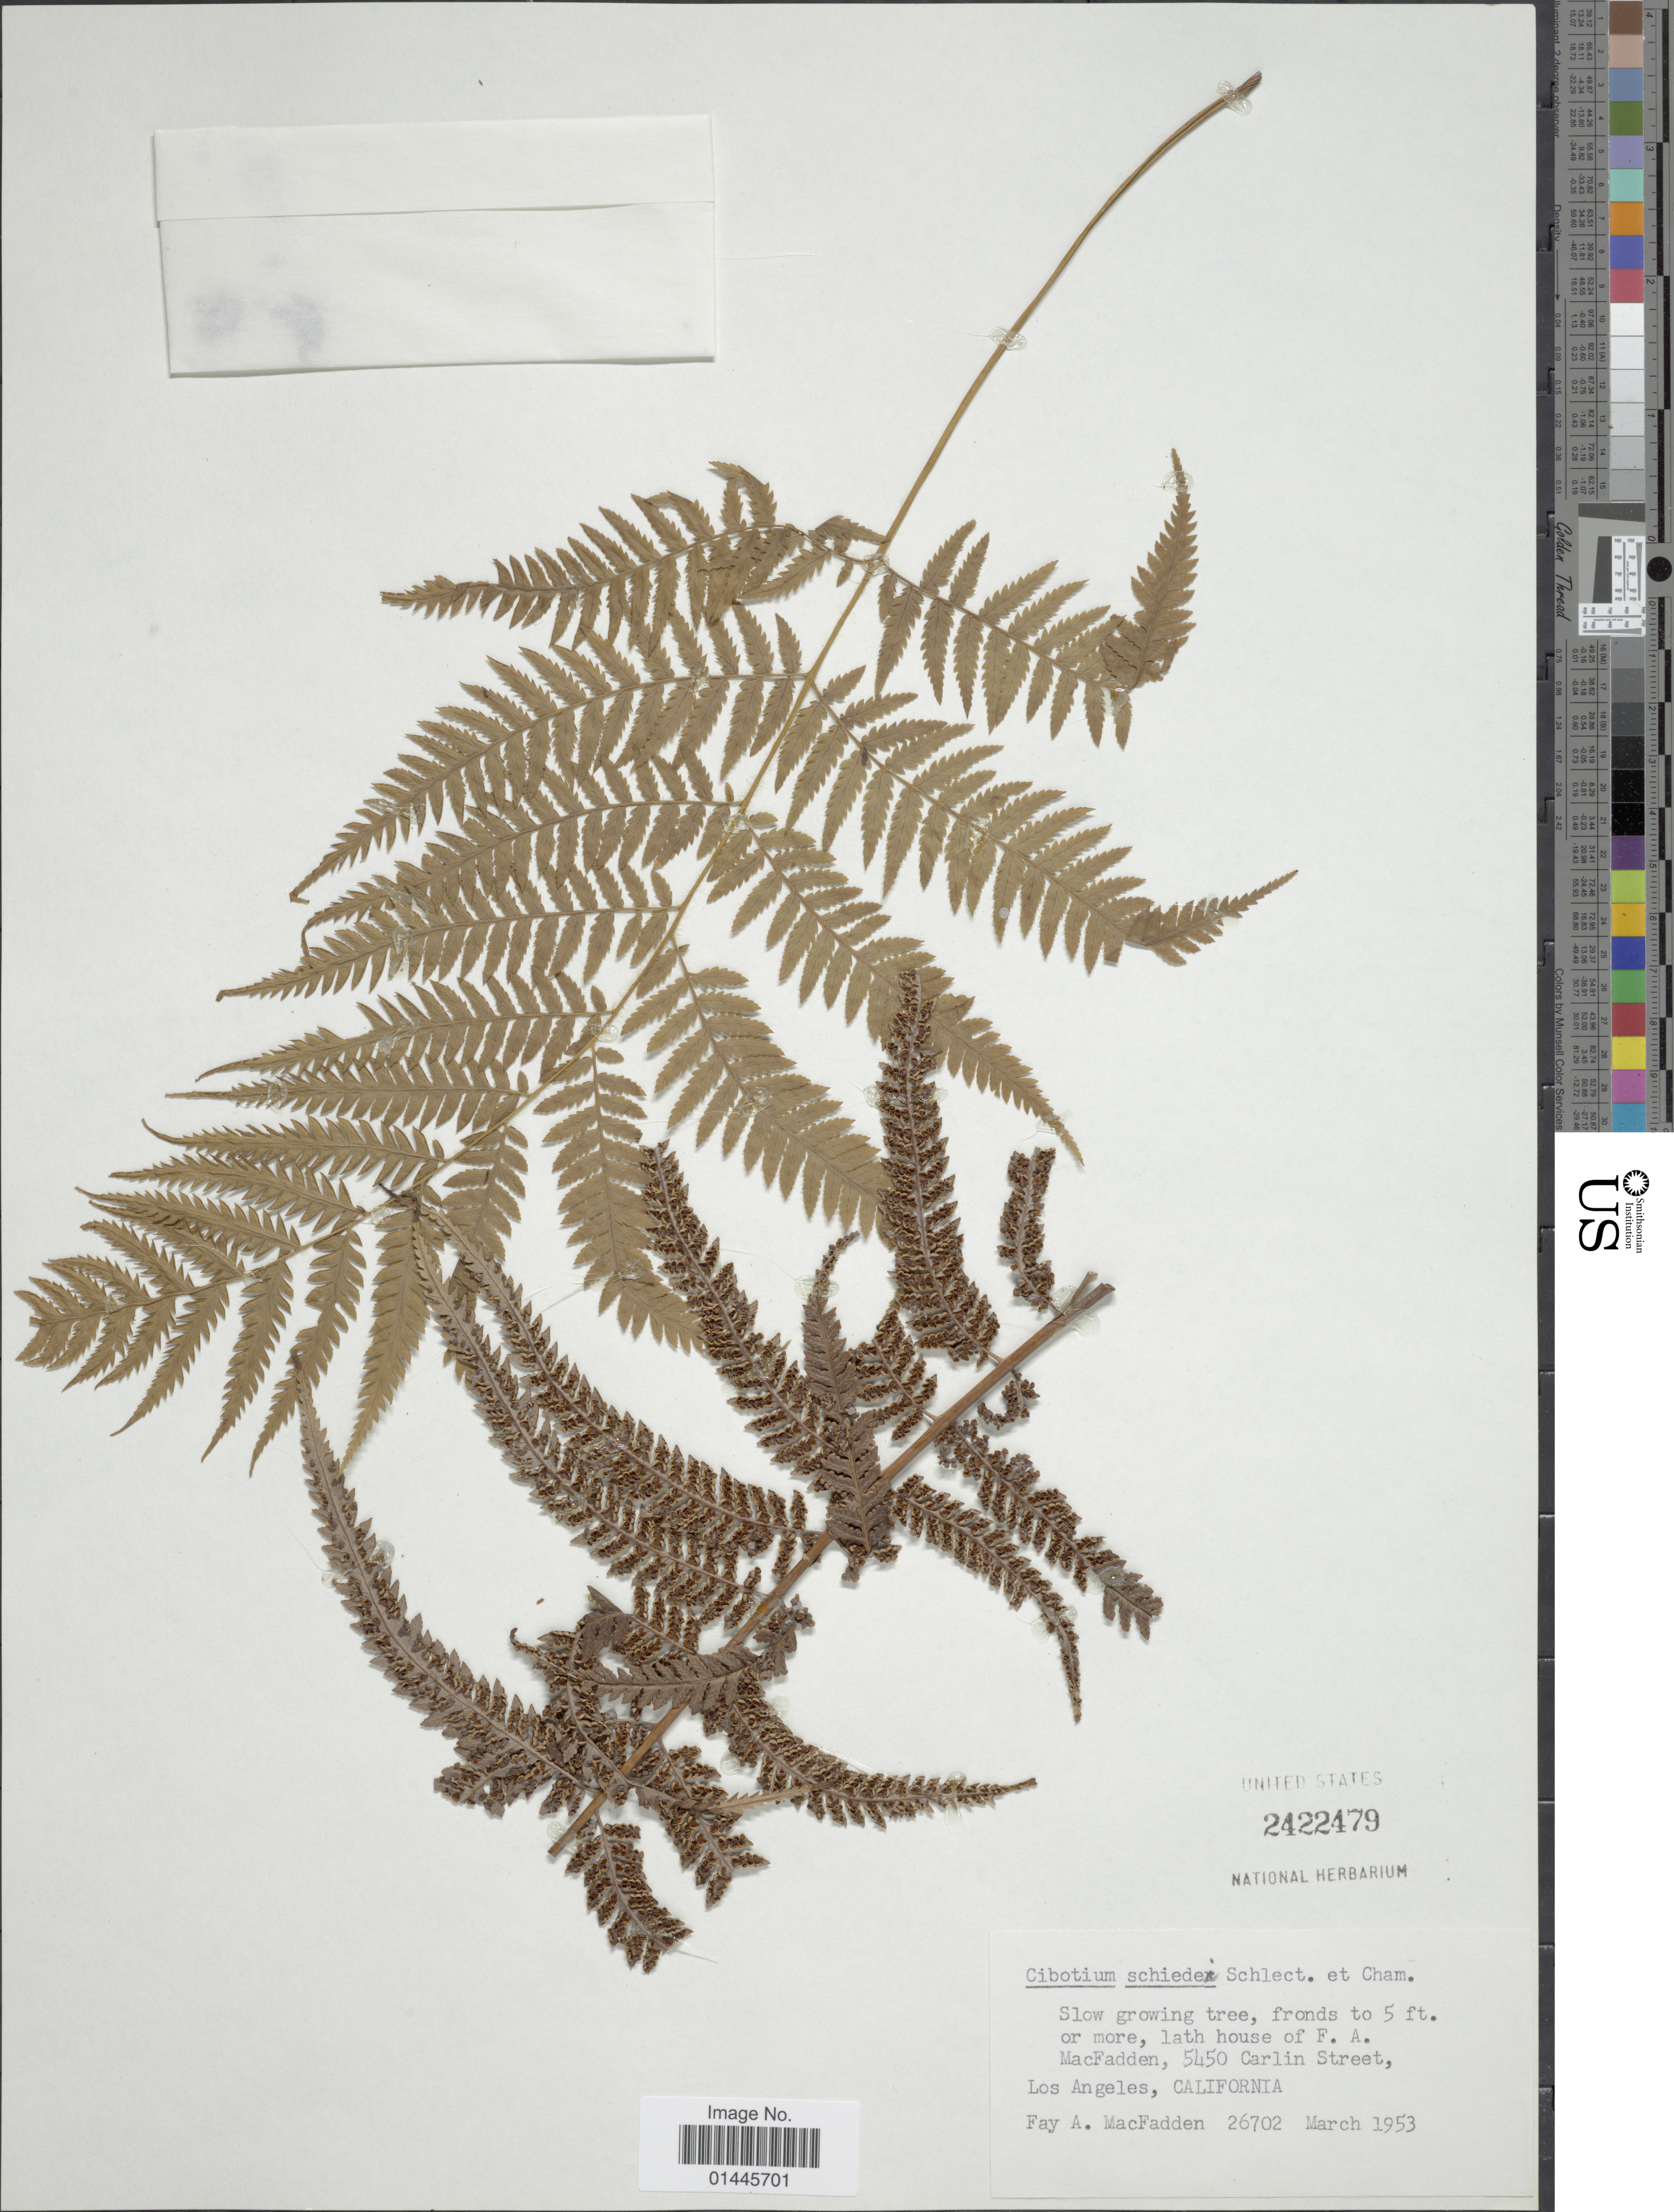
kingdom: Plantae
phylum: Tracheophyta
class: Polypodiopsida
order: Cyatheales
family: Cibotiaceae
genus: Cibotium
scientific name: Cibotium schiedei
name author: Schltdl. & Cham.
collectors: F. MacFadden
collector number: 26702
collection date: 1953-03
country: United States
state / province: California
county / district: Los Angeles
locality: Lath house of F.A. MacFaddeb, 5450 Carlin Street, Los Angeles.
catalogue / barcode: US 2422479